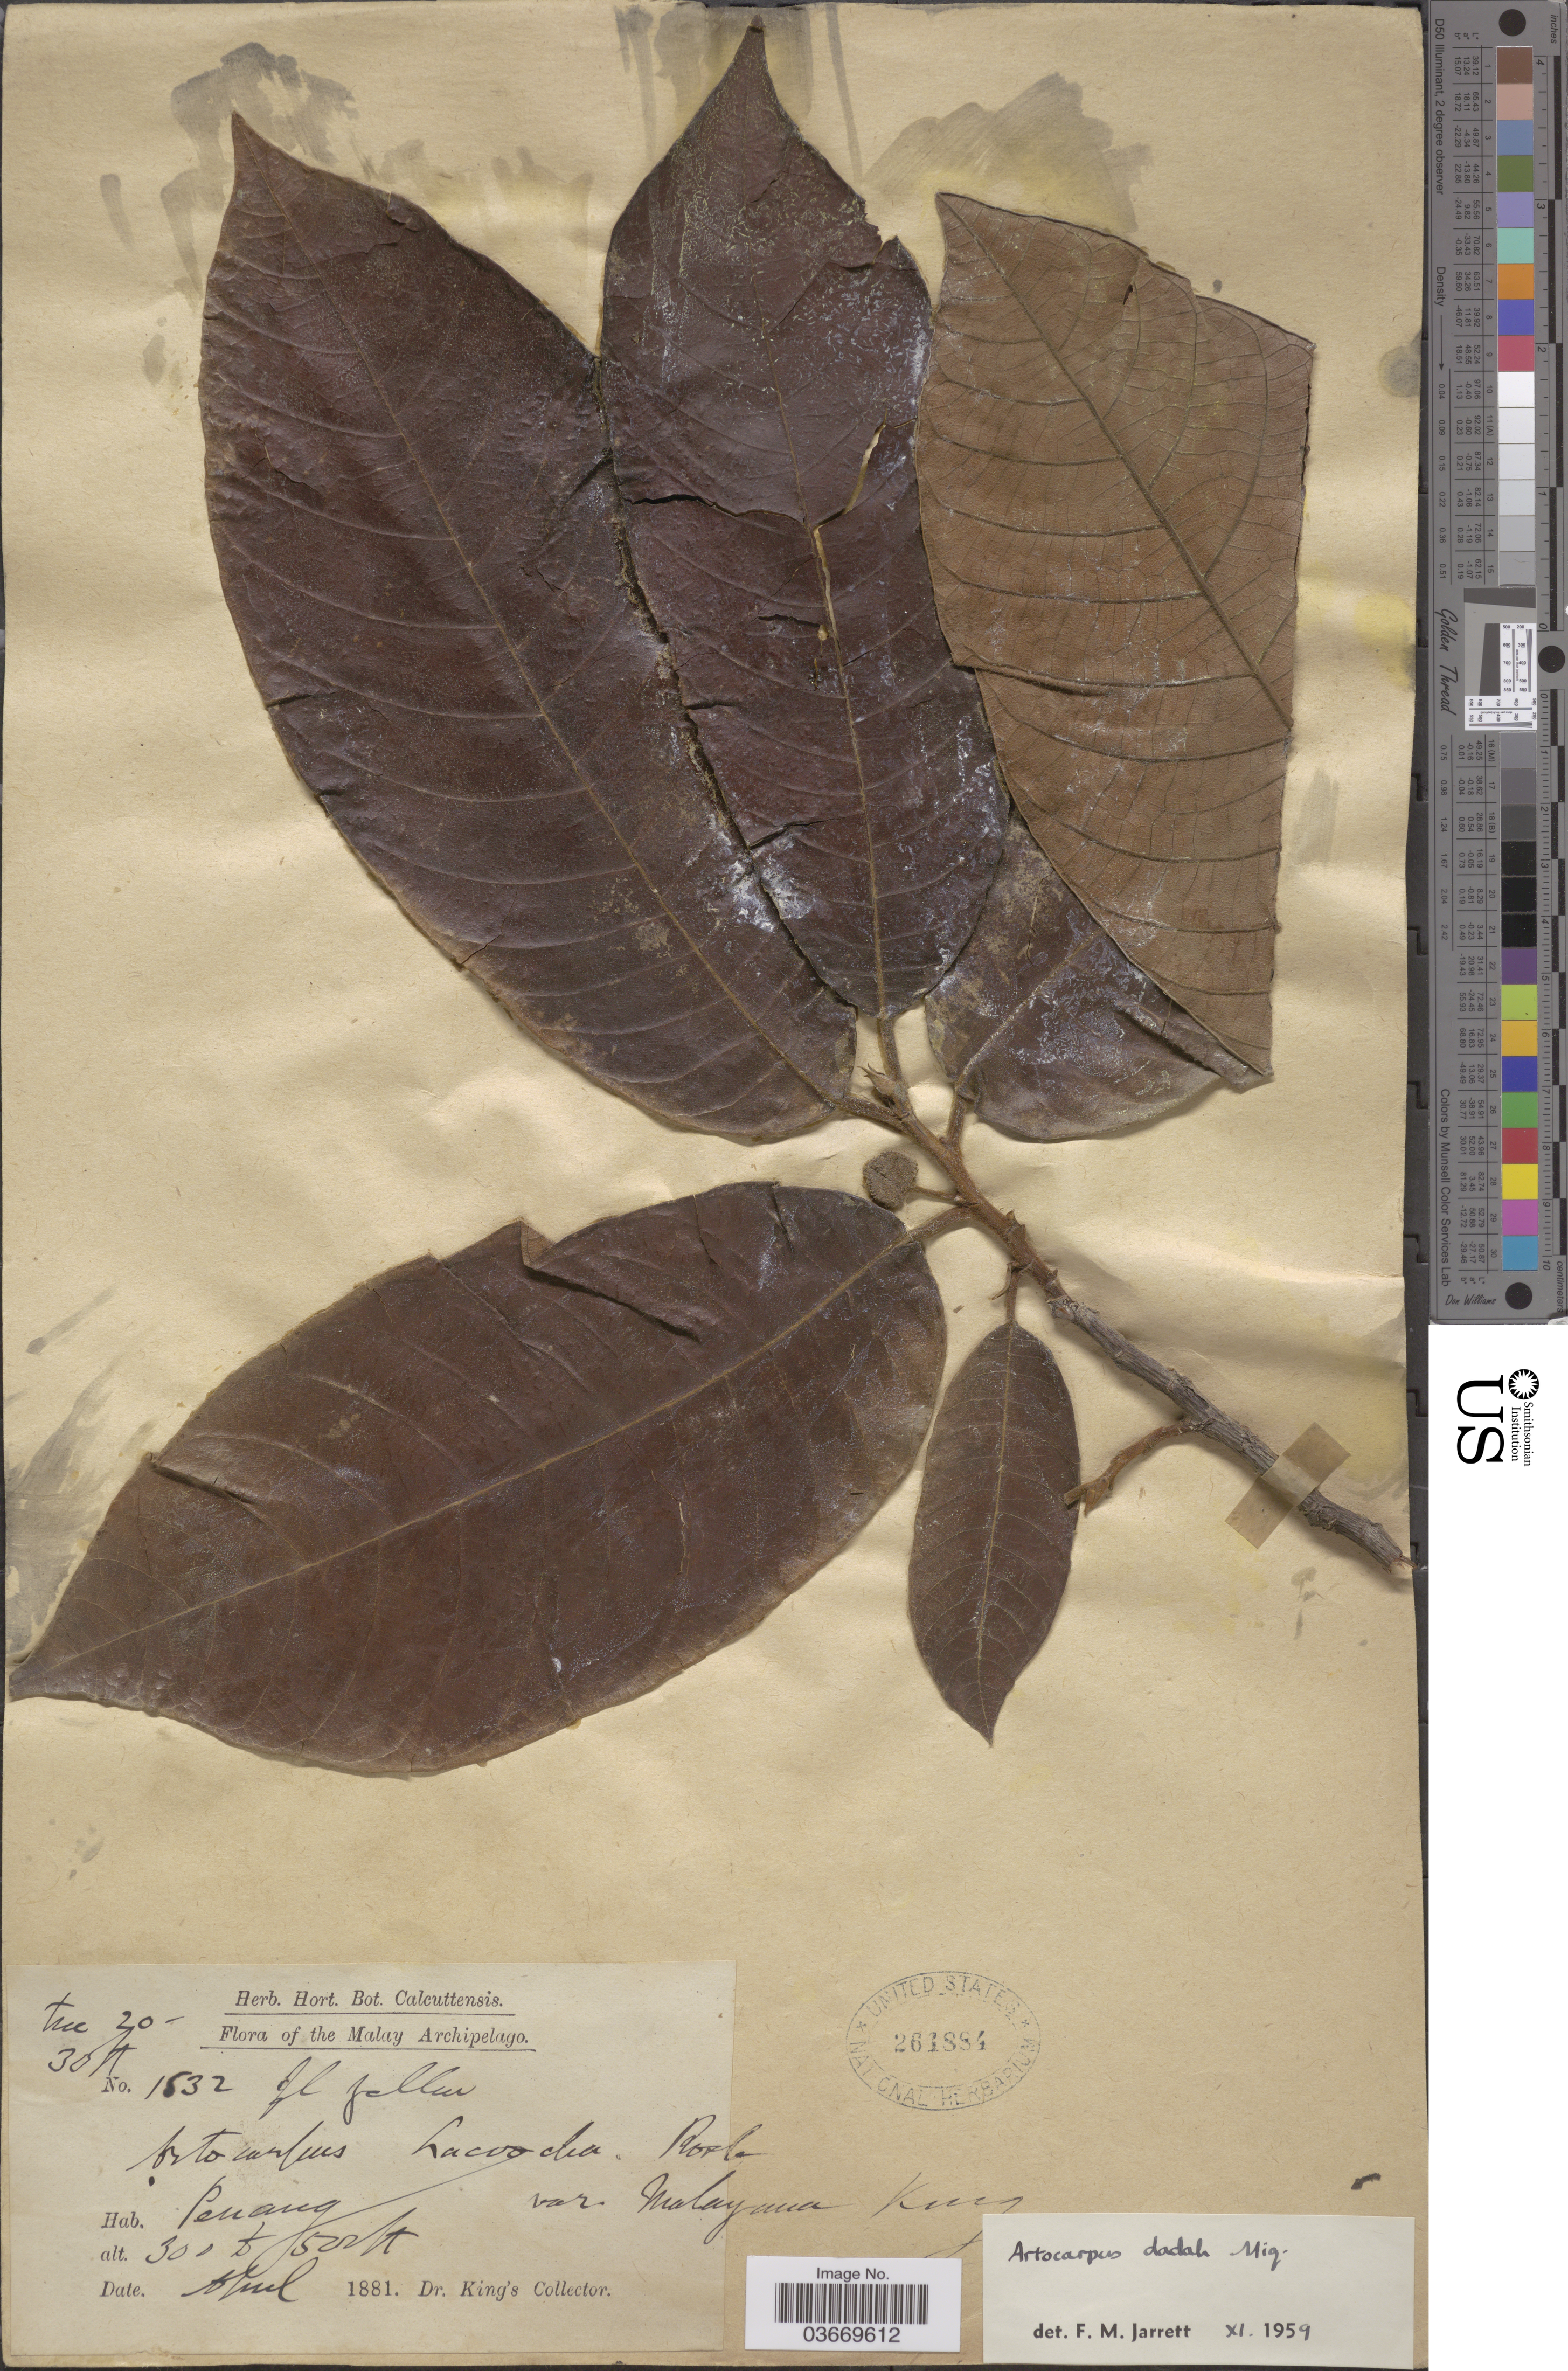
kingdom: Plantae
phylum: Tracheophyta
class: Magnoliopsida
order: Rosales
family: Moraceae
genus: Artocarpus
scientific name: Artocarpus dadah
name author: Miq.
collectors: Dr. King's collector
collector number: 1532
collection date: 1881-04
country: Malaysia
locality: Malay Archipelago. Penang.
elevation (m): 91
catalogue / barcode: US 261884